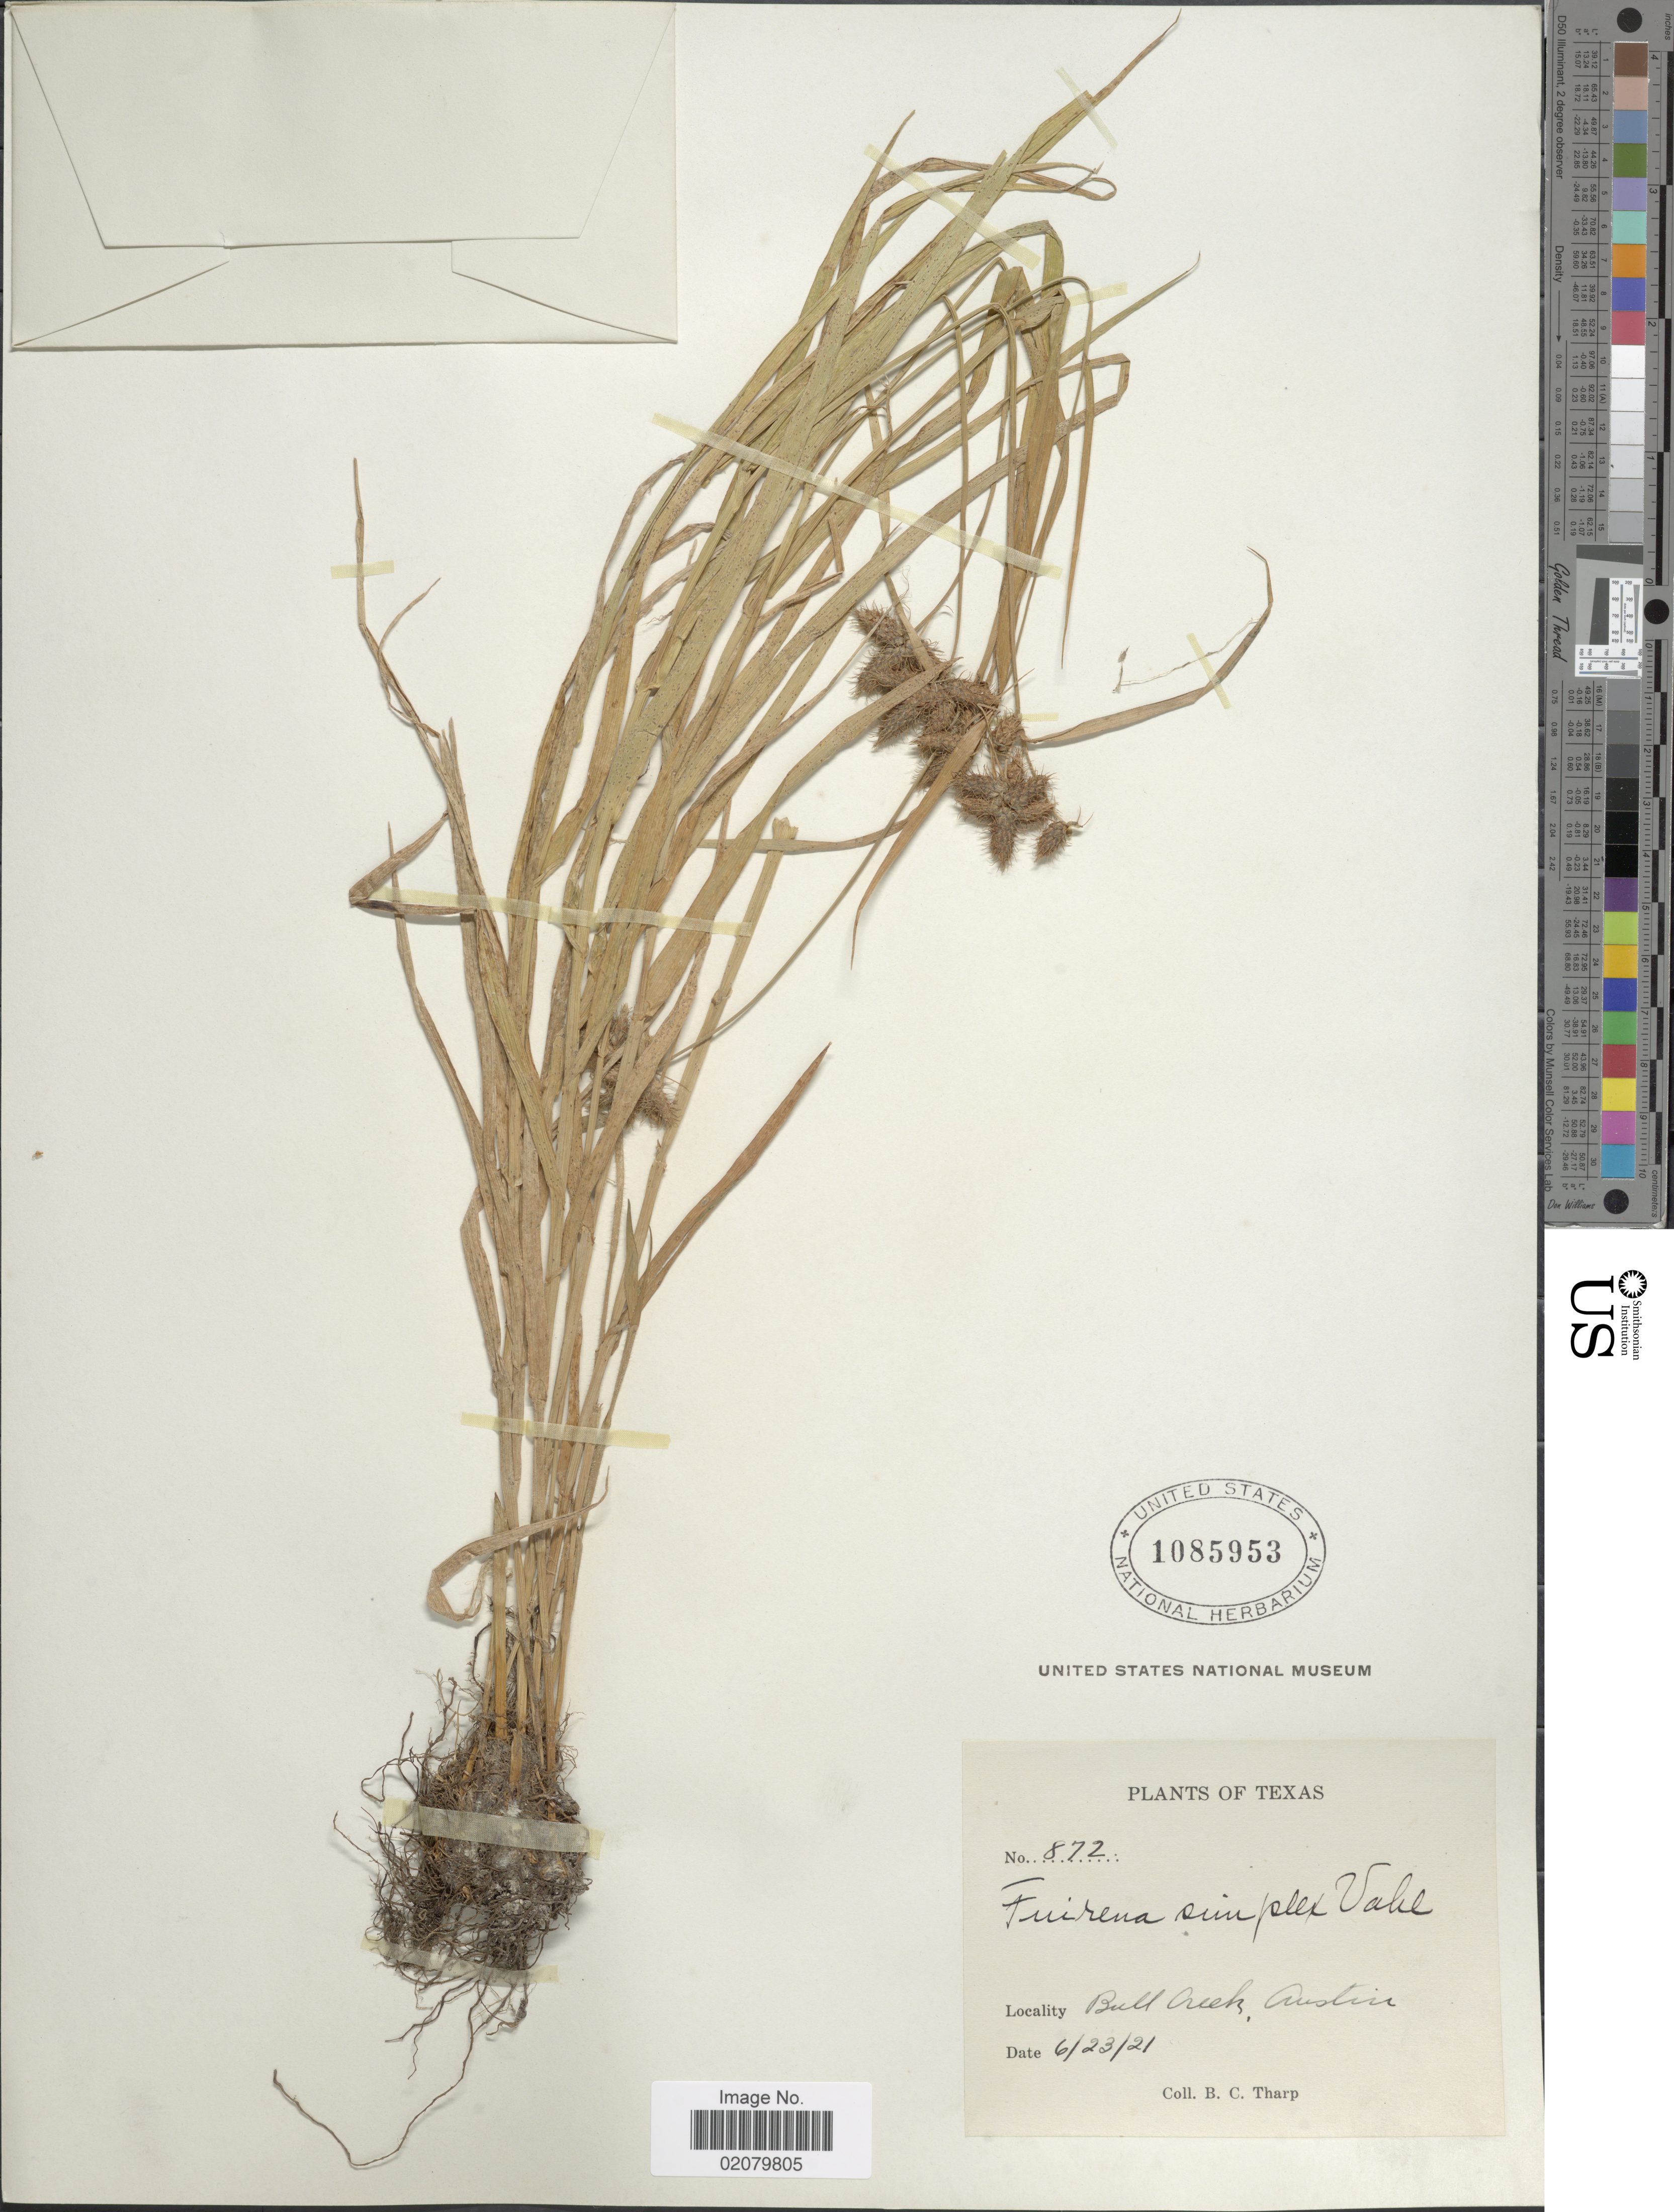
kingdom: Plantae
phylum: Tracheophyta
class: Liliopsida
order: Poales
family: Cyperaceae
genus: Fuirena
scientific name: Fuirena simplex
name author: Vahl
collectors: B. C. Tharp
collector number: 872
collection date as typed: Transcribed d/m/y: 23/6/21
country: United States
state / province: Texas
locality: Bull Creek, Austin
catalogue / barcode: US 1085953